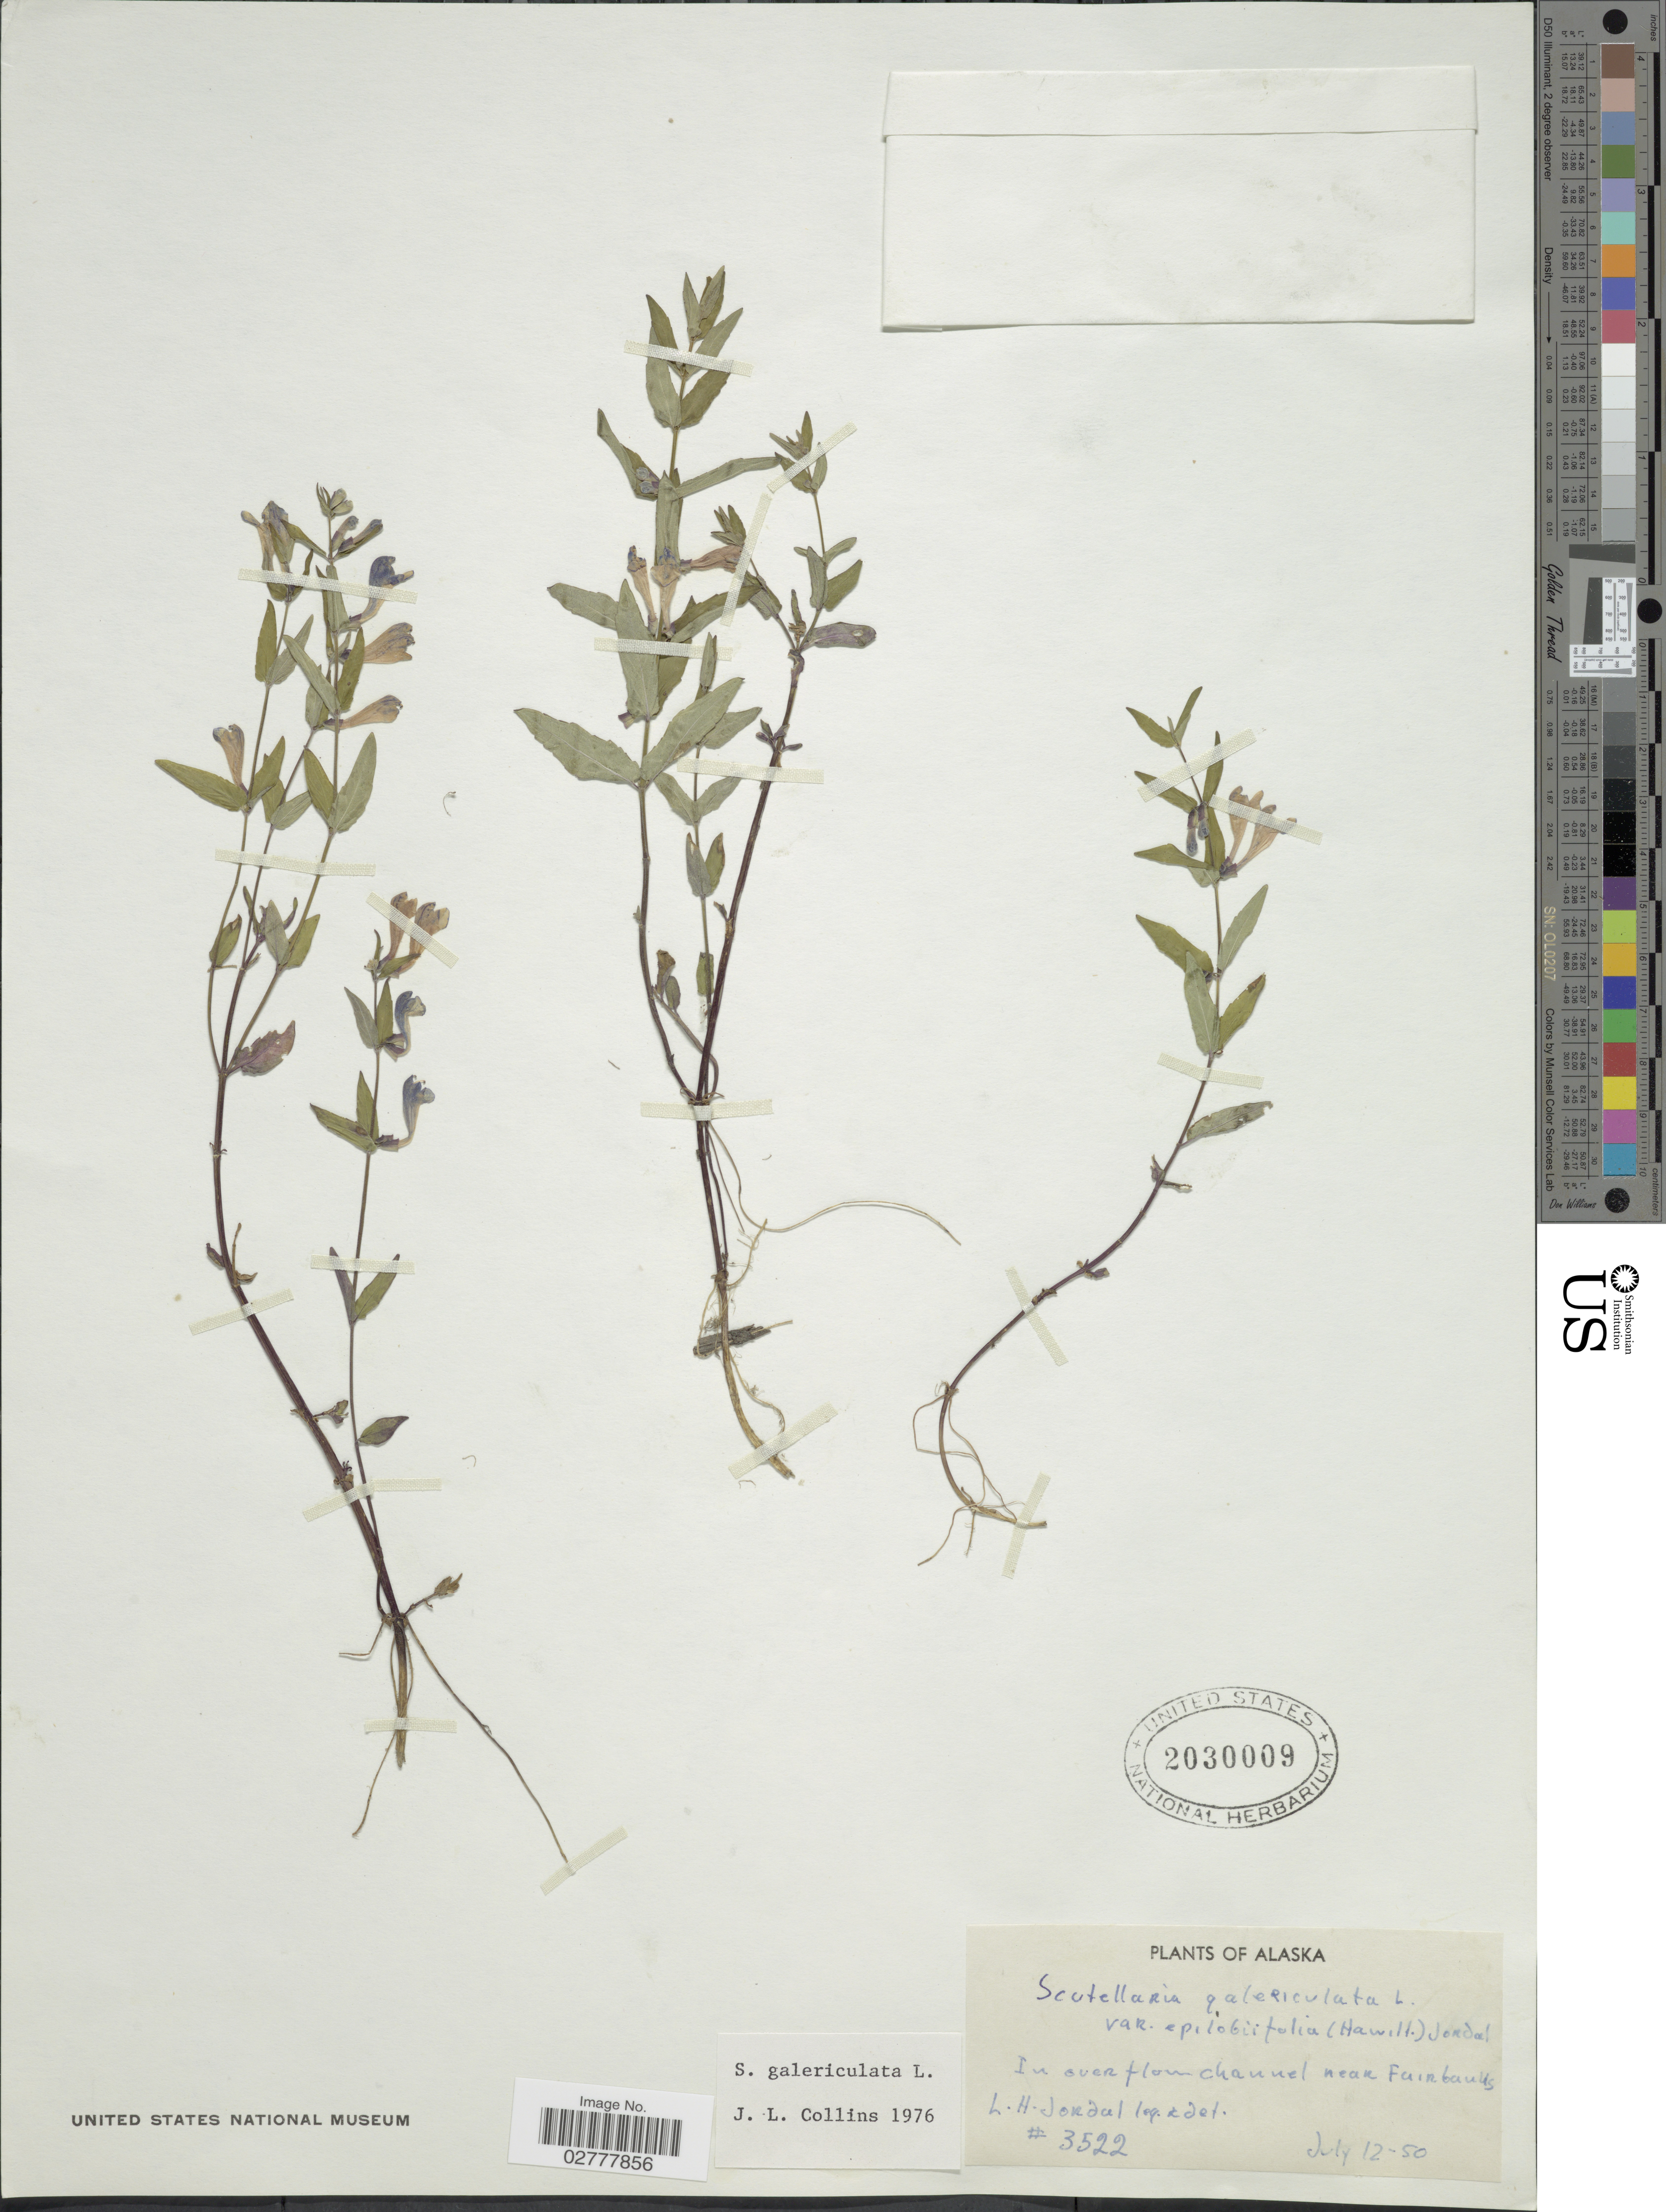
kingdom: Plantae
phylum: Tracheophyta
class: Magnoliopsida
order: Lamiales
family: Lamiaceae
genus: Scutellaria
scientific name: Scutellaria galericulata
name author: L.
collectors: L. Jordal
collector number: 3522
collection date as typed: Transcribed d/m/y: 12/7/50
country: United States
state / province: Alaska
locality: In over flom channel near Fairbank.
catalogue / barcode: US 2030009